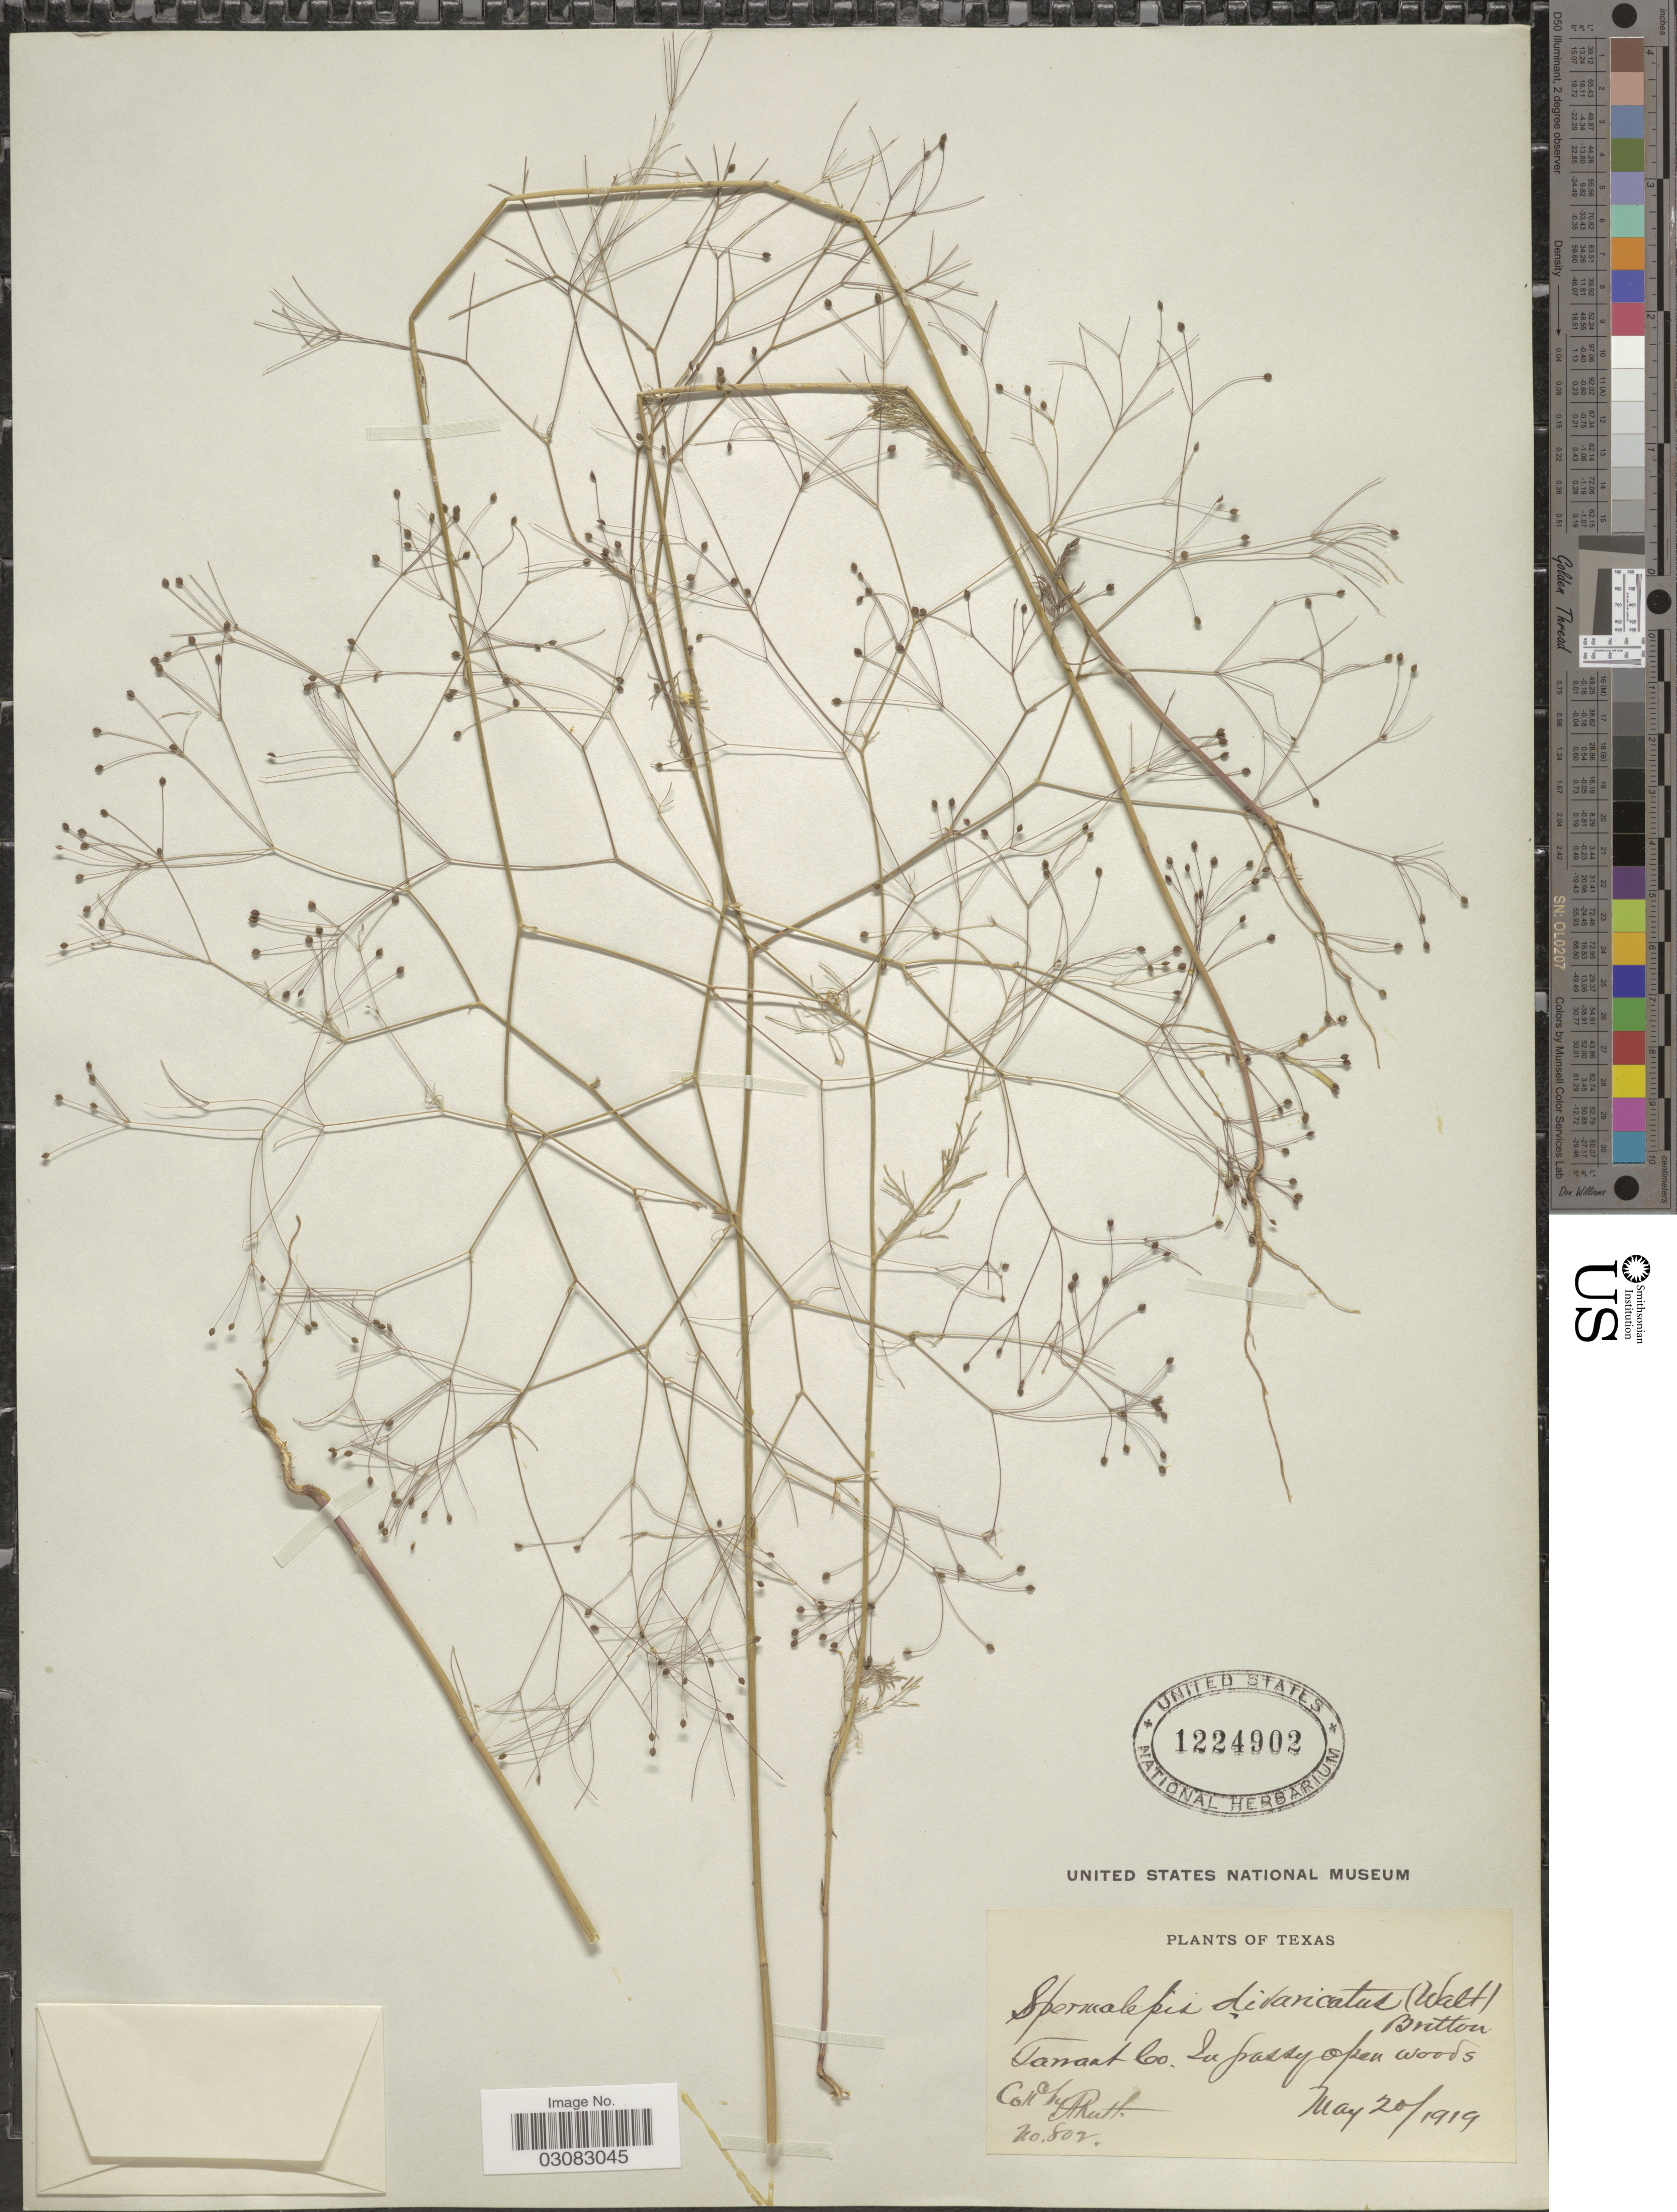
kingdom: Plantae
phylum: Tracheophyta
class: Magnoliopsida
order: Apiales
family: Apiaceae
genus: Spermolepis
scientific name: Spermolepis divaricata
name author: (Walter) Raf.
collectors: A. Ruth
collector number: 802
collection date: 1919-05-20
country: United States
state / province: Texas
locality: Tarrant Co., In grassy open woods.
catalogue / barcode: US 1224902